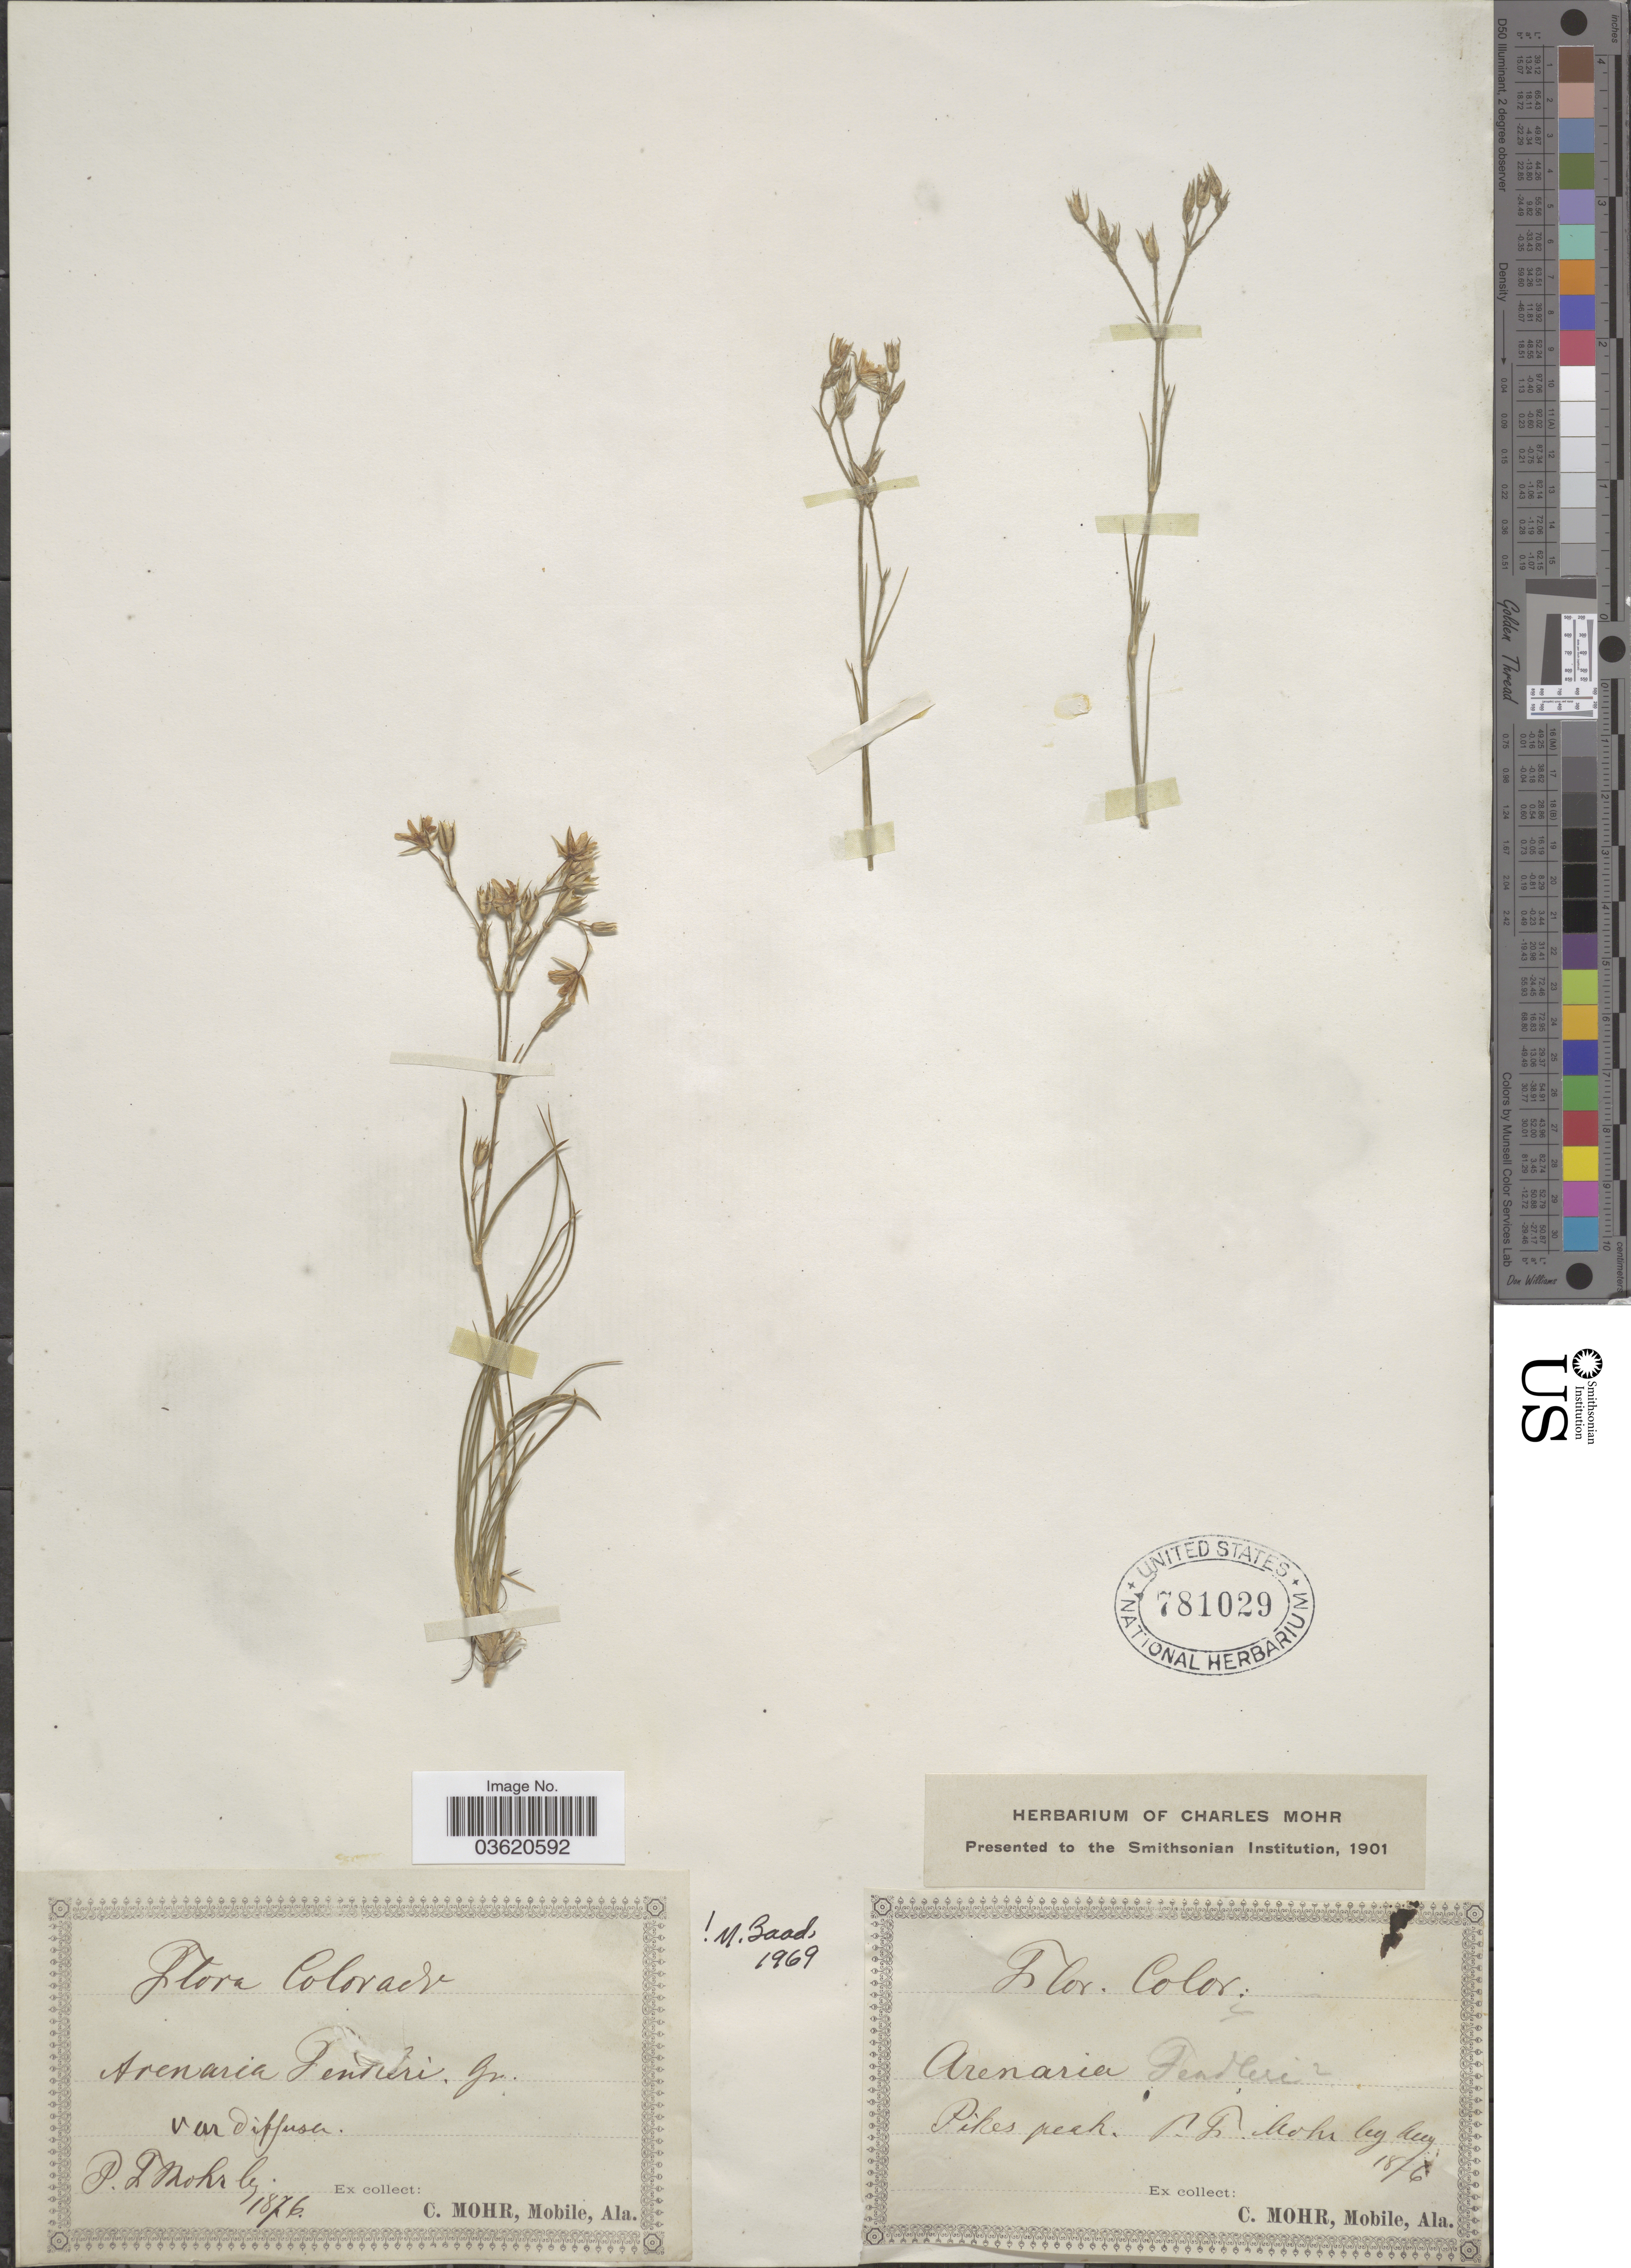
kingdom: Plantae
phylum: Tracheophyta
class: Magnoliopsida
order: Caryophyllales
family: Caryophyllaceae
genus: Eremogone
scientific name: Eremogone fendleri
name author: (A. Gray) Ikonn.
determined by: U.S. National Herbarium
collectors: P. F. Mohr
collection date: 1876-08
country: United States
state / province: Colorado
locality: Pikes Peak.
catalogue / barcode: US 781029